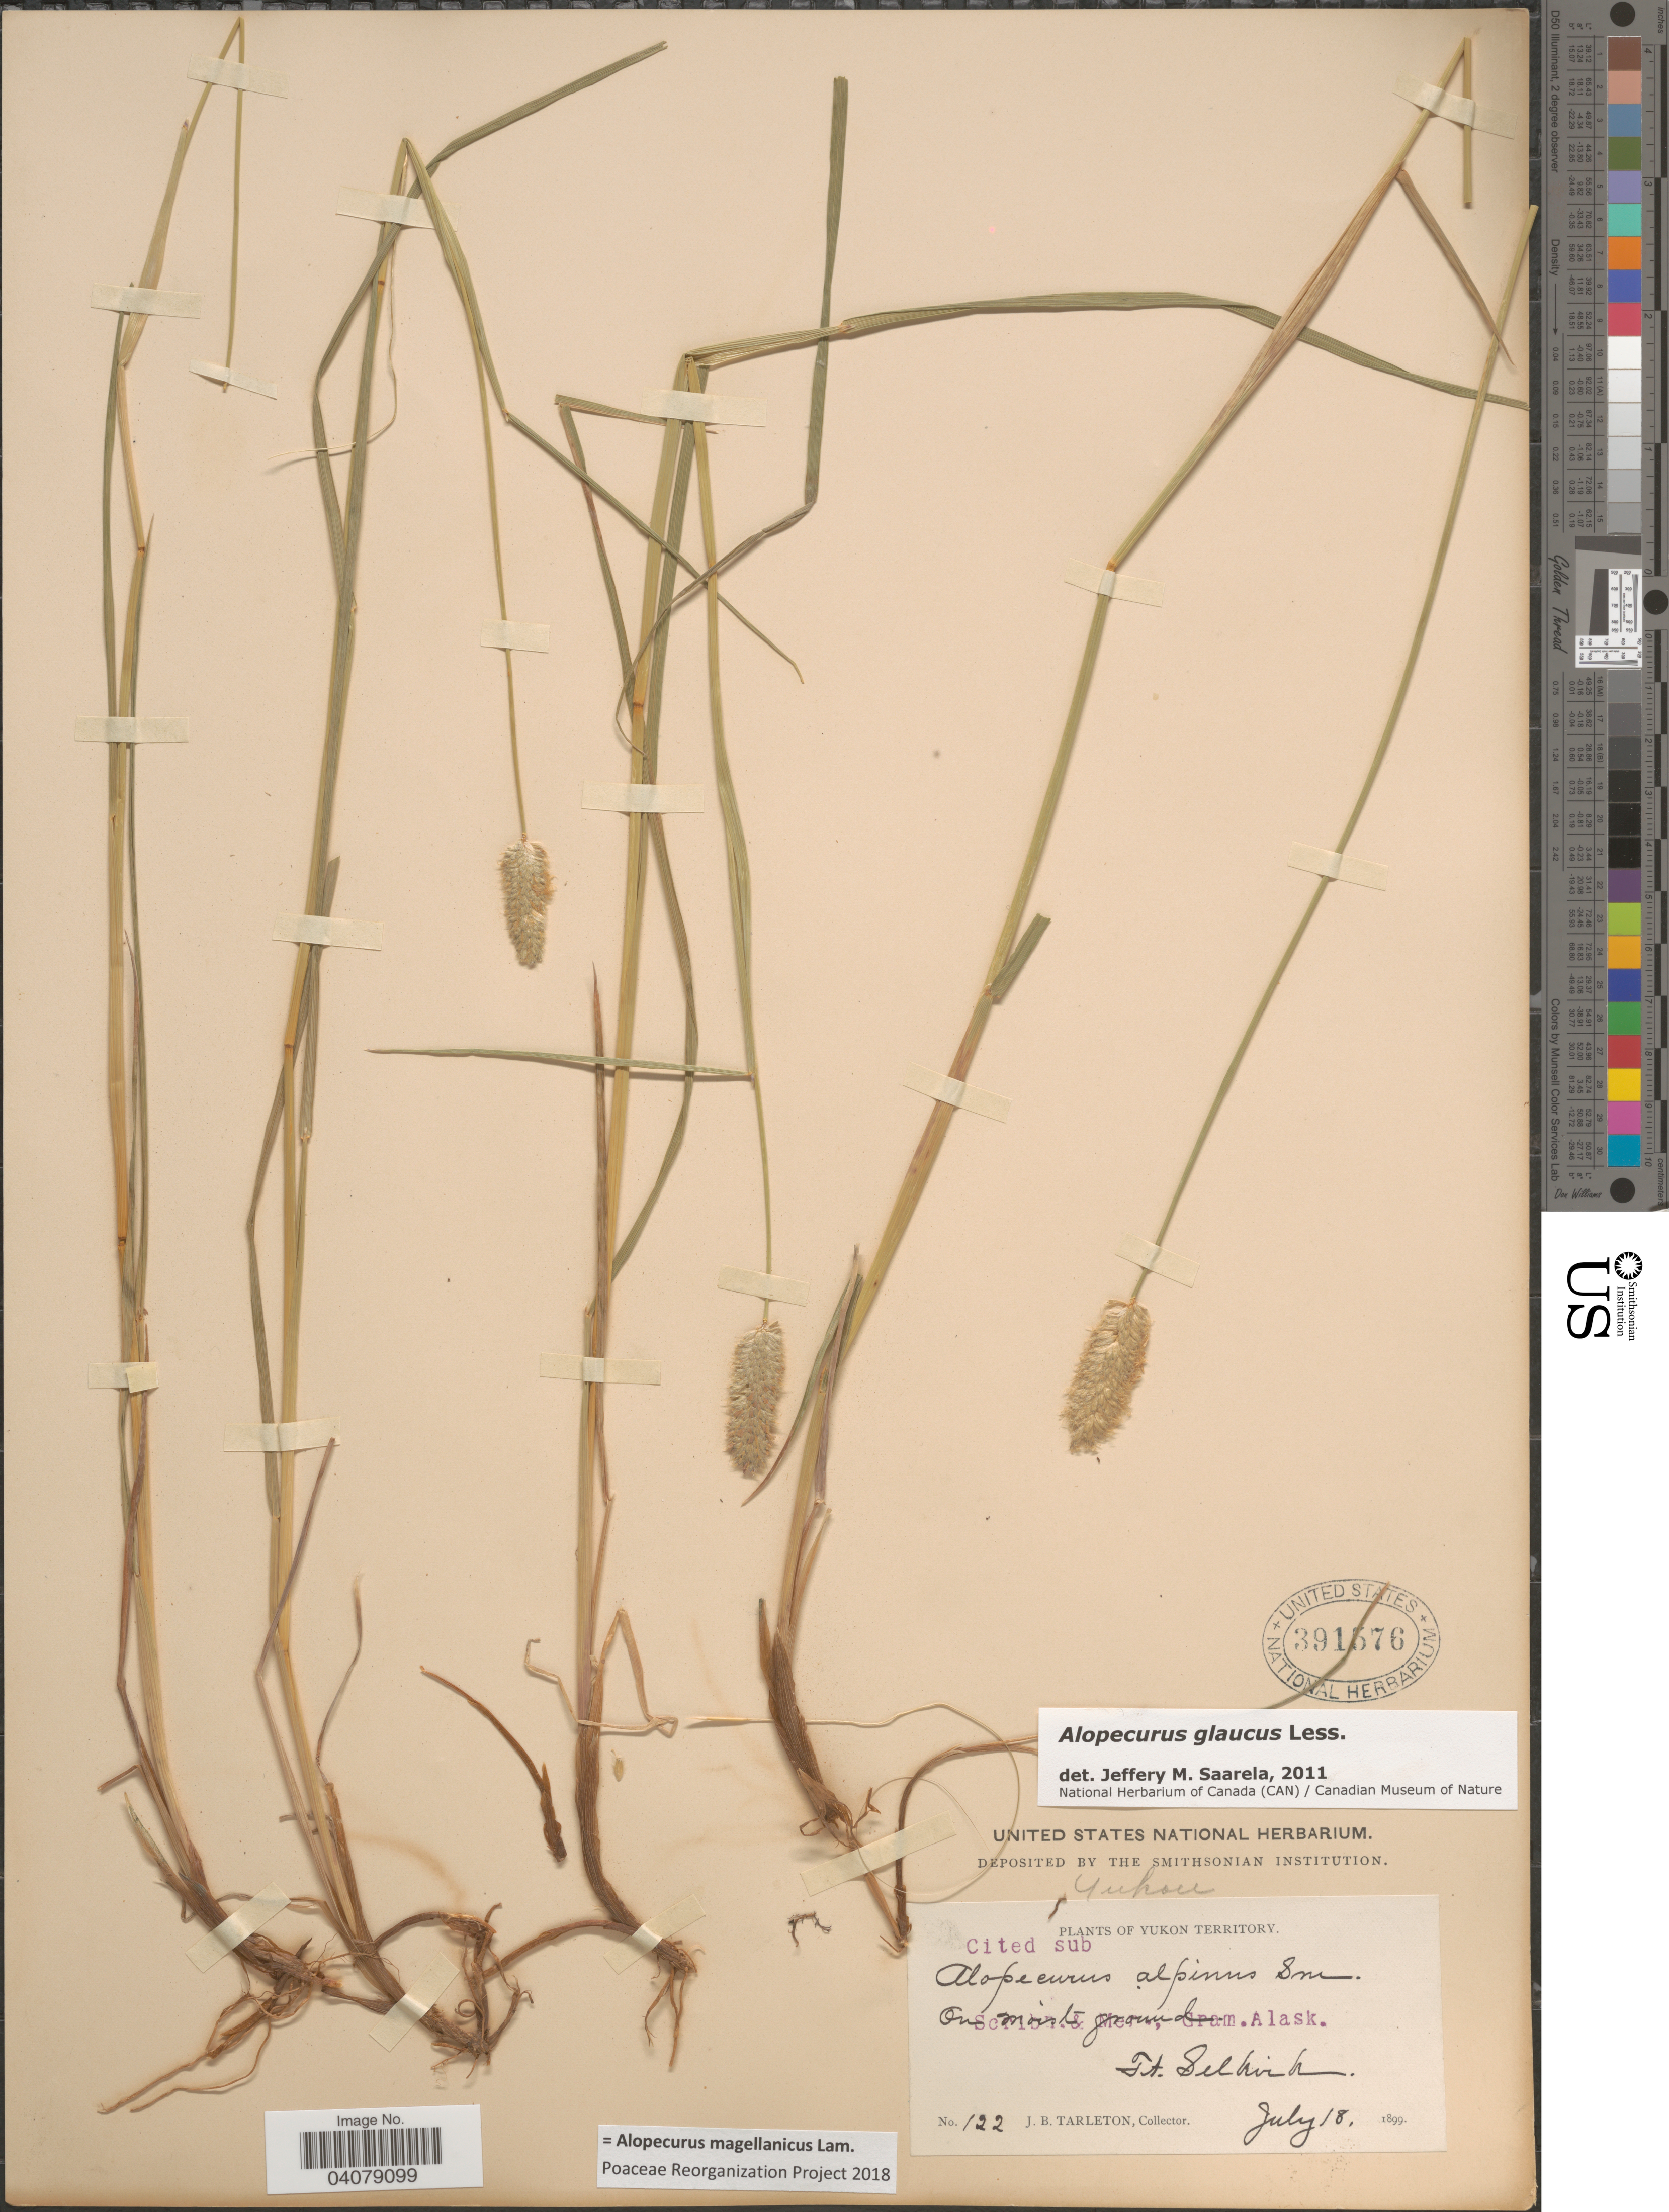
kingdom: Plantae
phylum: Tracheophyta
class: Liliopsida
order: Poales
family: Poaceae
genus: Alopecurus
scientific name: Alopecurus magellanicus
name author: Lam.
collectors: J. Tarleton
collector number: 122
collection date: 1899-07-18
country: Canada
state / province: Yukon Territory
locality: On moist ground. Ft. Selkirk.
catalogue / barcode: US 391576